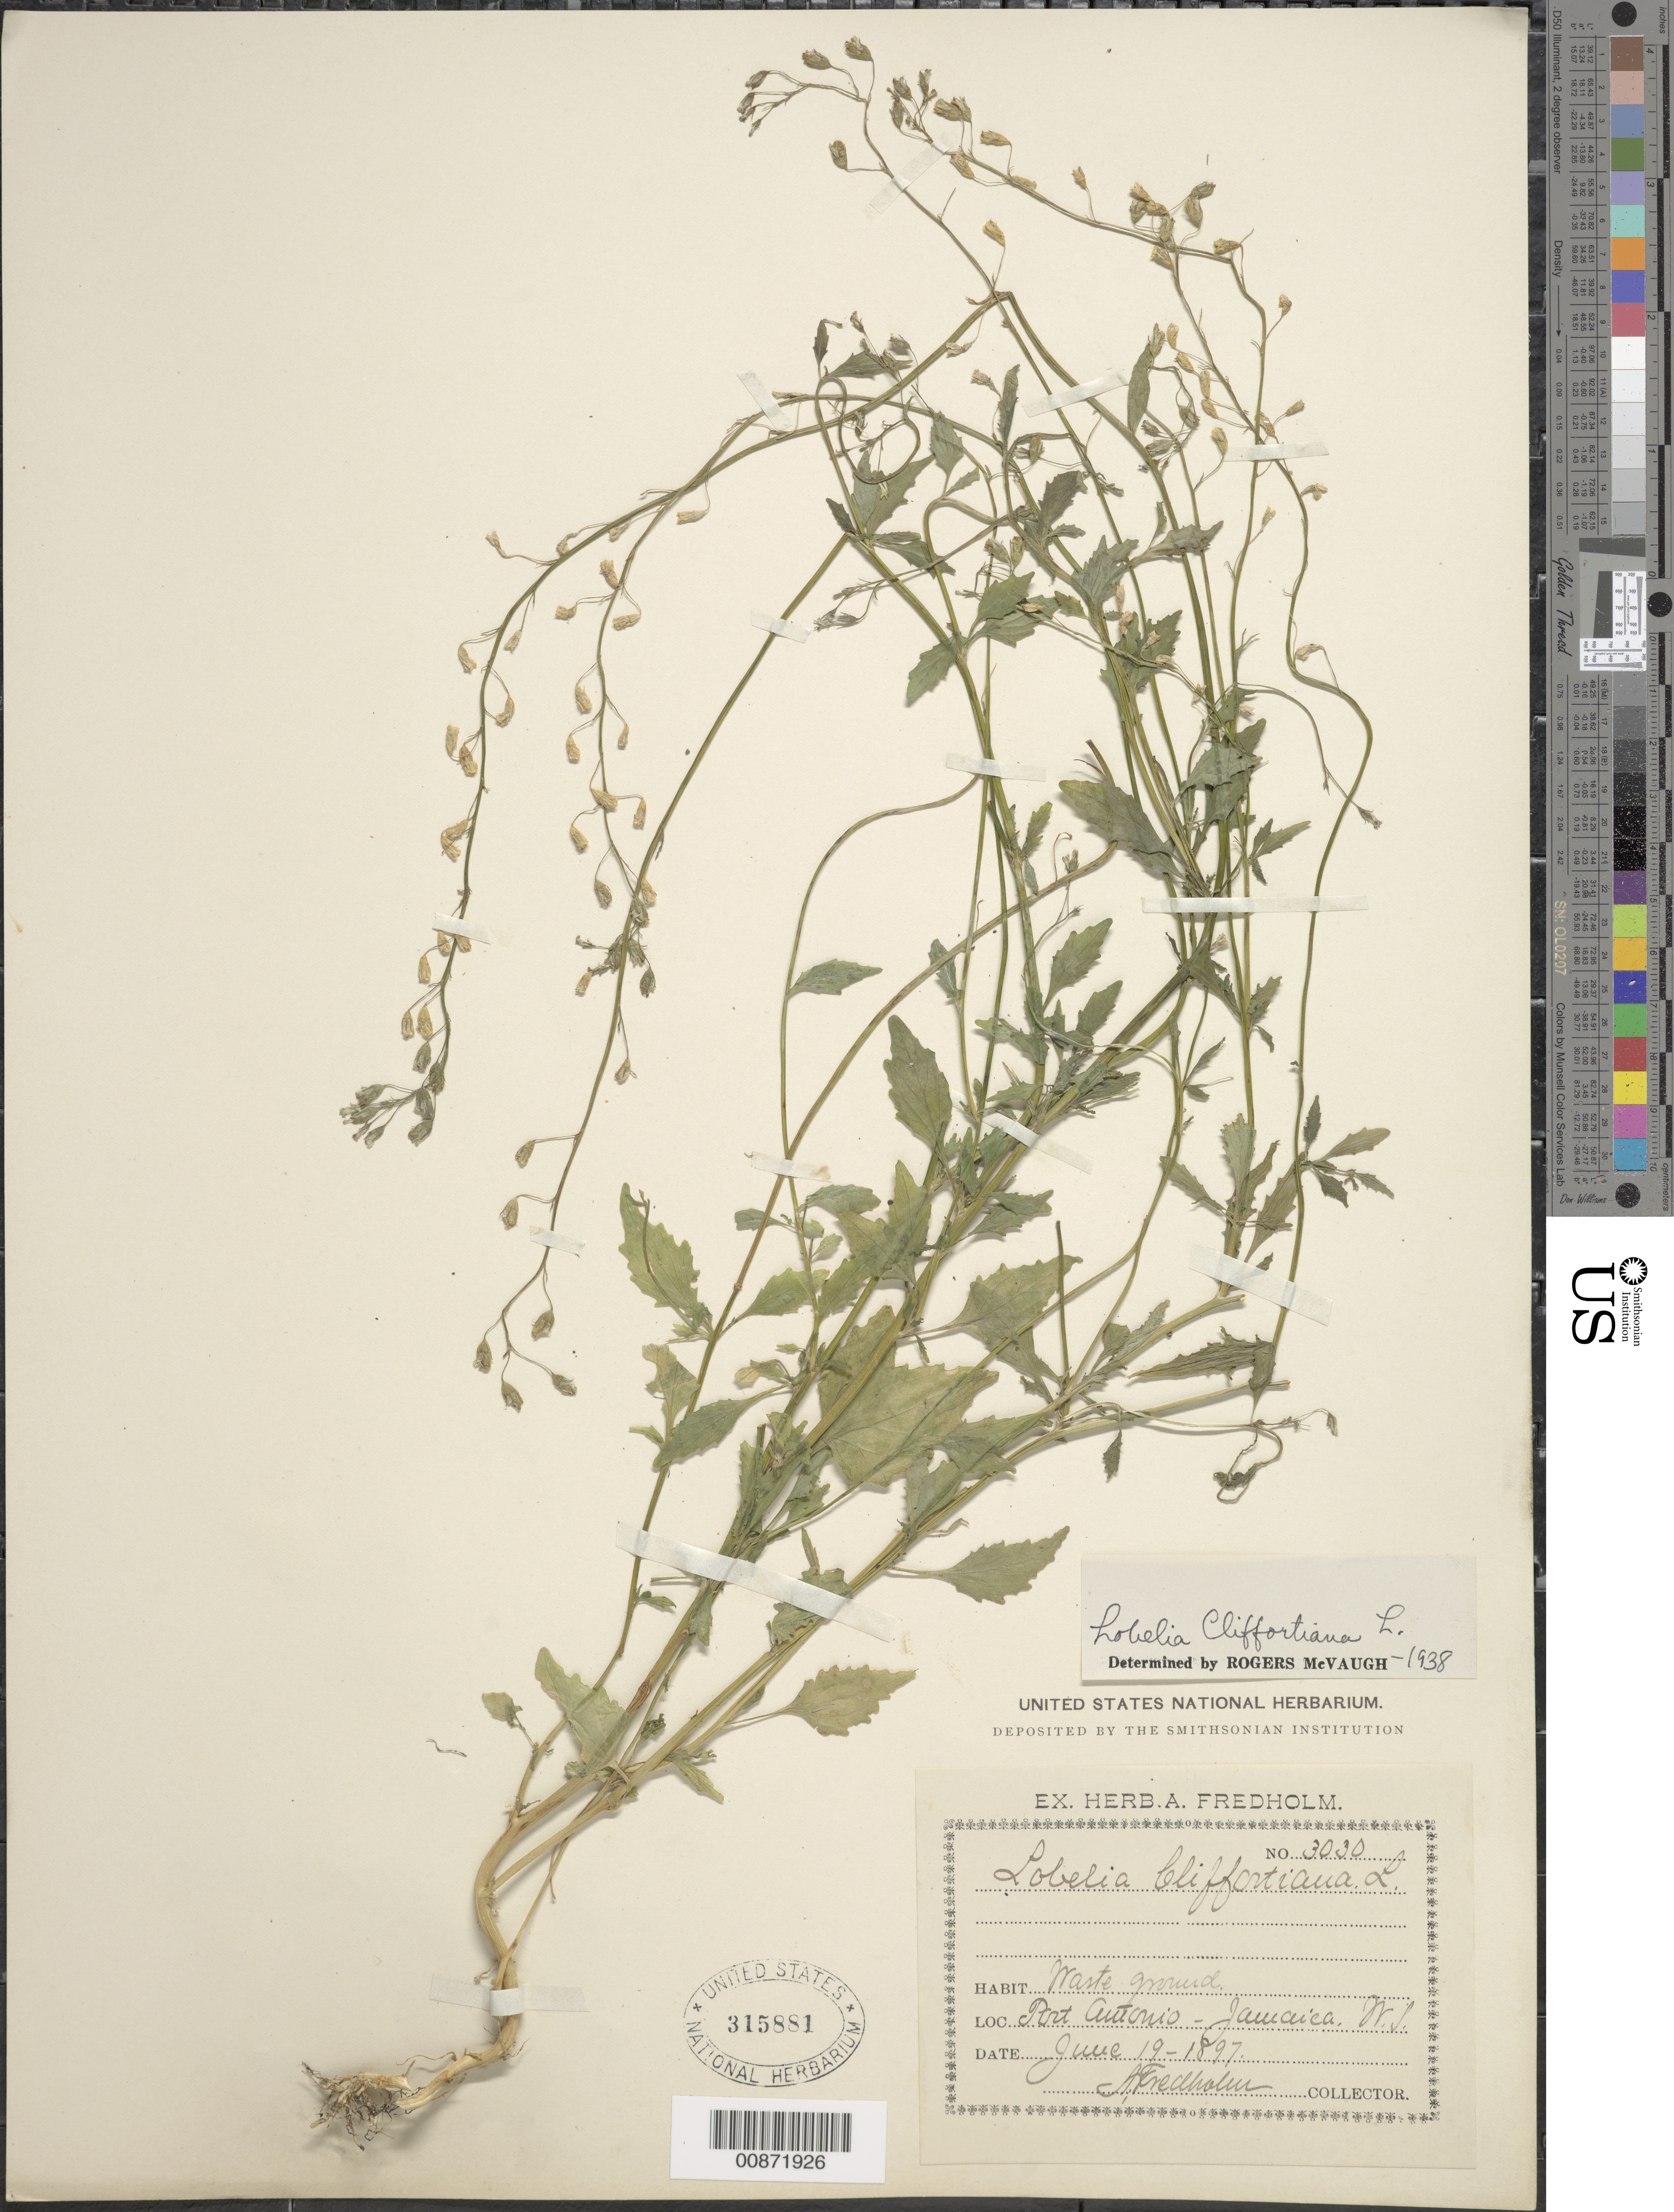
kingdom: Plantae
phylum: Tracheophyta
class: Magnoliopsida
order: Asterales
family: Campanulaceae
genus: Lobelia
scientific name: Lobelia cliffortiana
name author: L.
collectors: A. J. Fredholm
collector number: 3030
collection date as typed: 19 Jun 1897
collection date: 1897-06-19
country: Jamaica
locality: Port Antonio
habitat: Wasteground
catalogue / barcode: US 315881